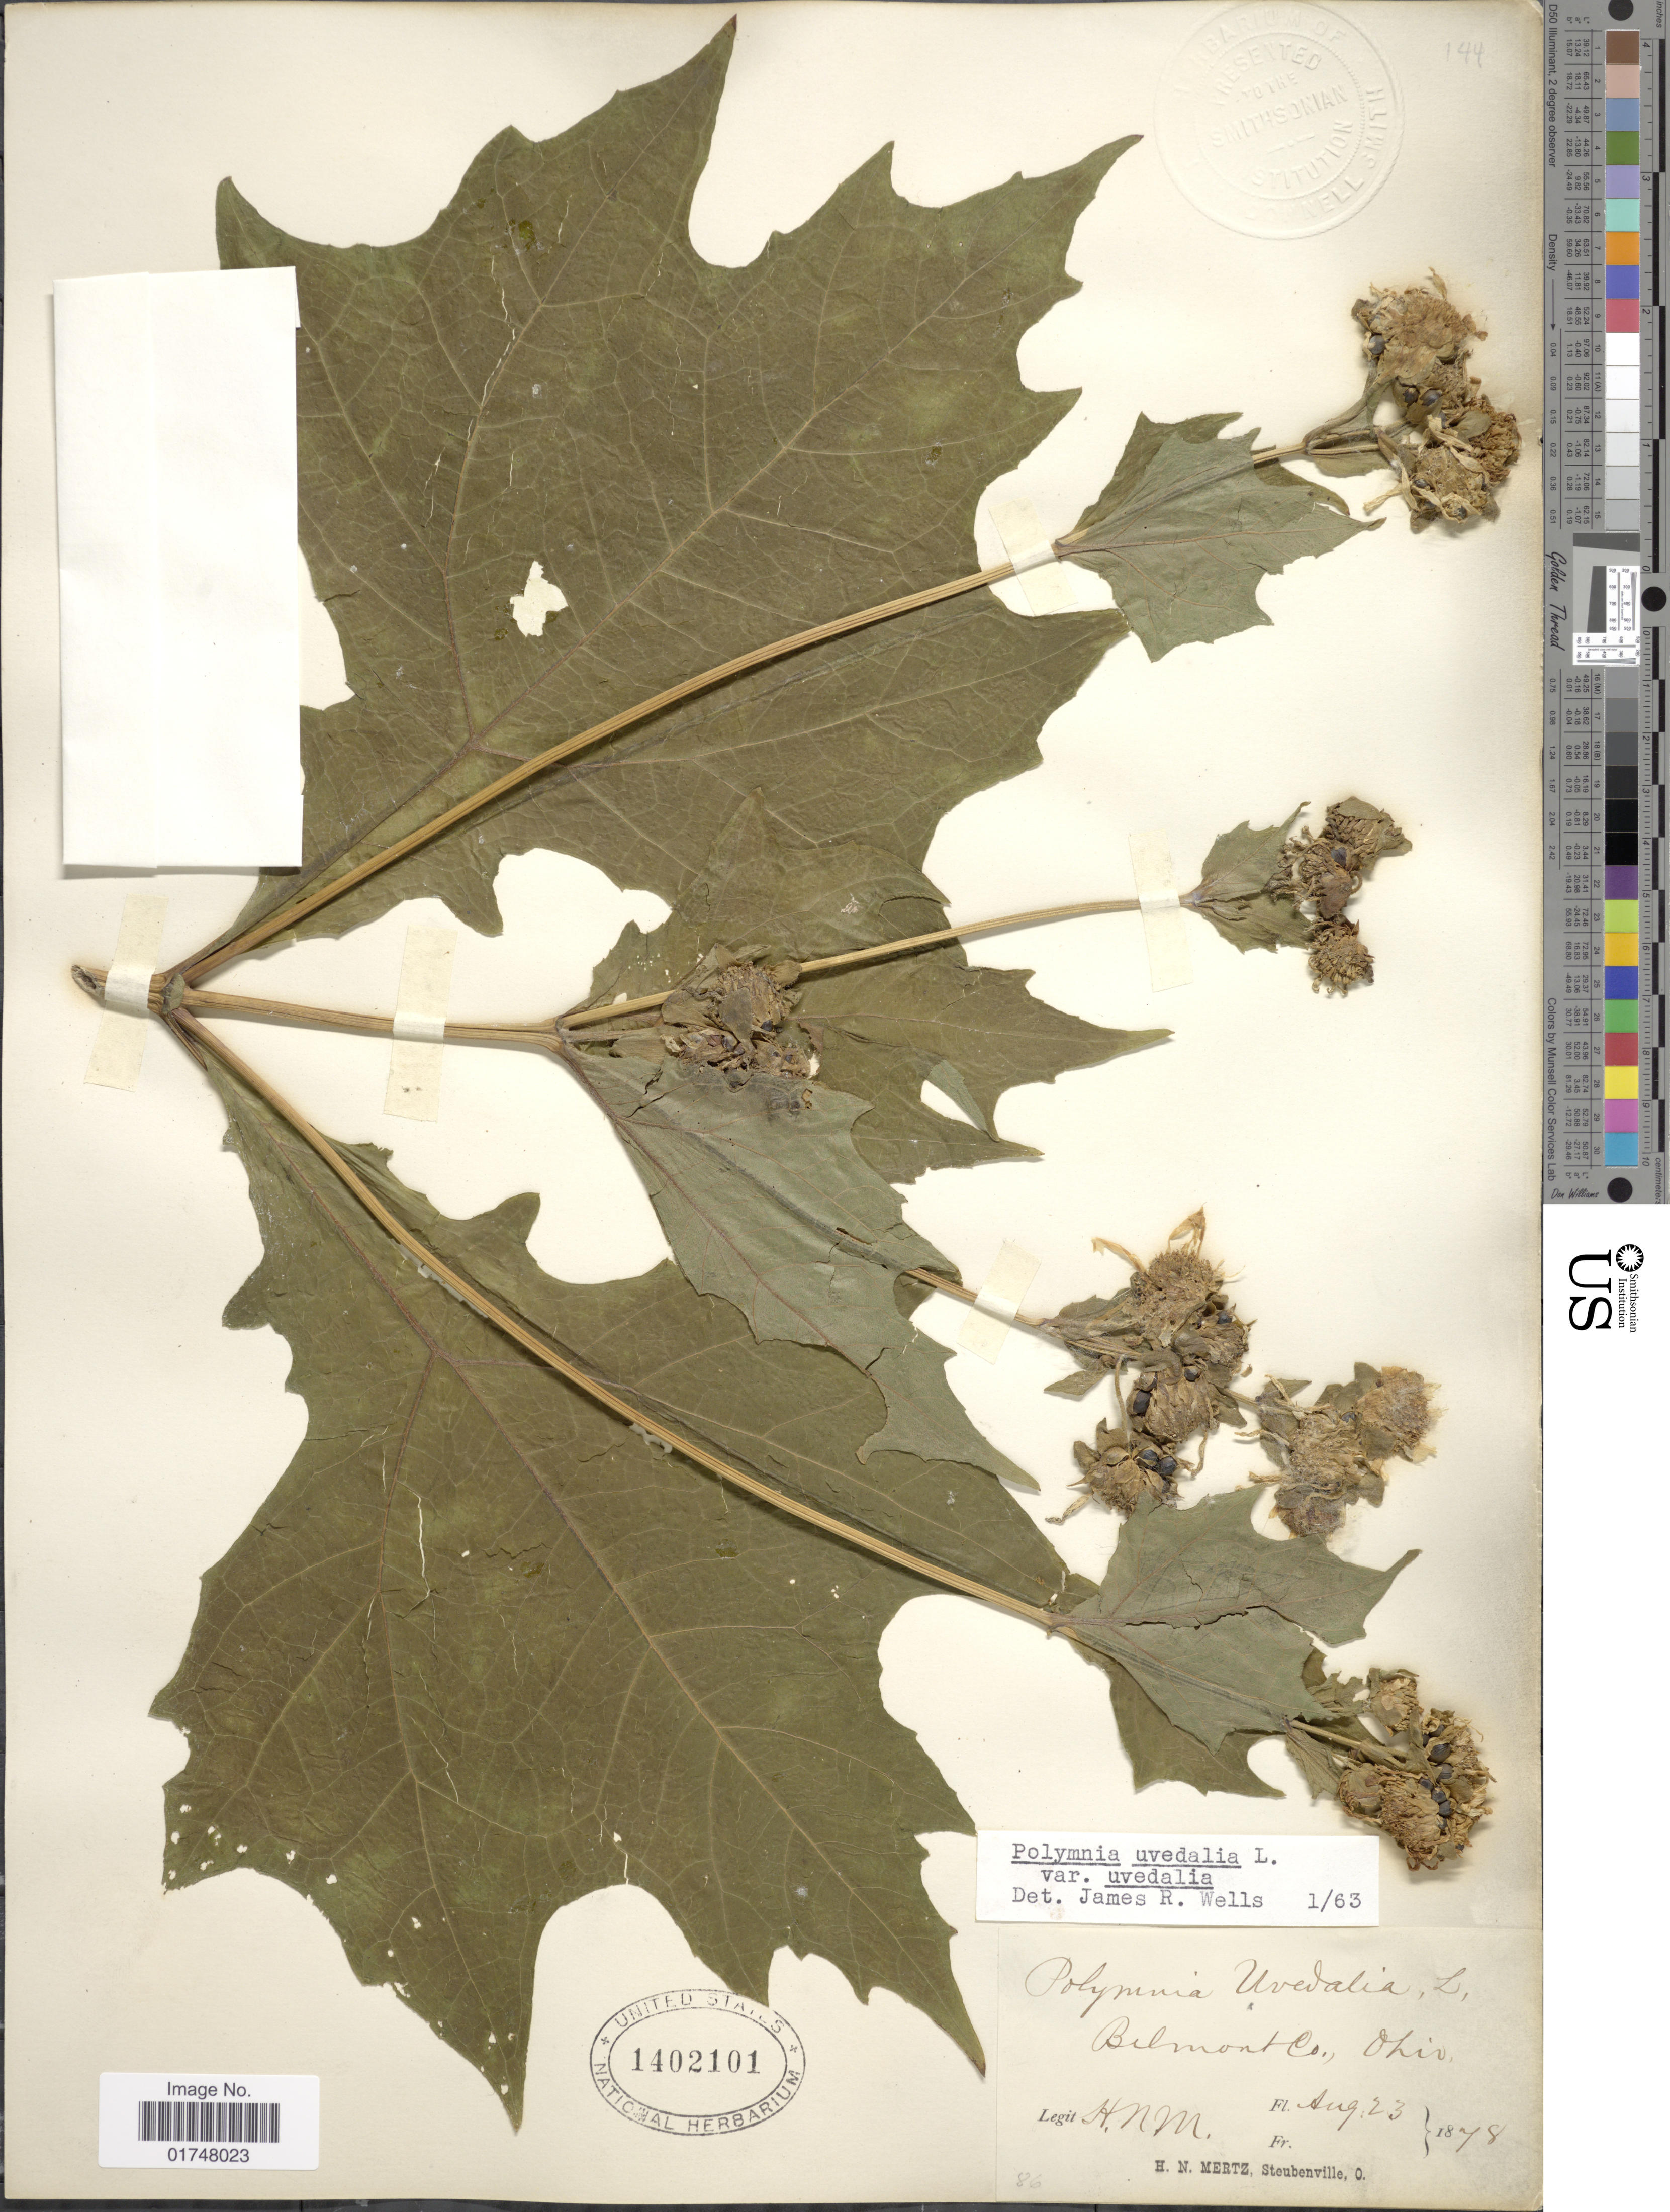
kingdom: Plantae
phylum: Tracheophyta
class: Magnoliopsida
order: Asterales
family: Asteraceae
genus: Smallanthus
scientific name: Smallanthus uvedalia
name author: (L.) Mack. ex Mack.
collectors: H. Mertz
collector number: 86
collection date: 1878-08-23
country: United States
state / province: Ohio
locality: Belmont Co.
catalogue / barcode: US 1402101